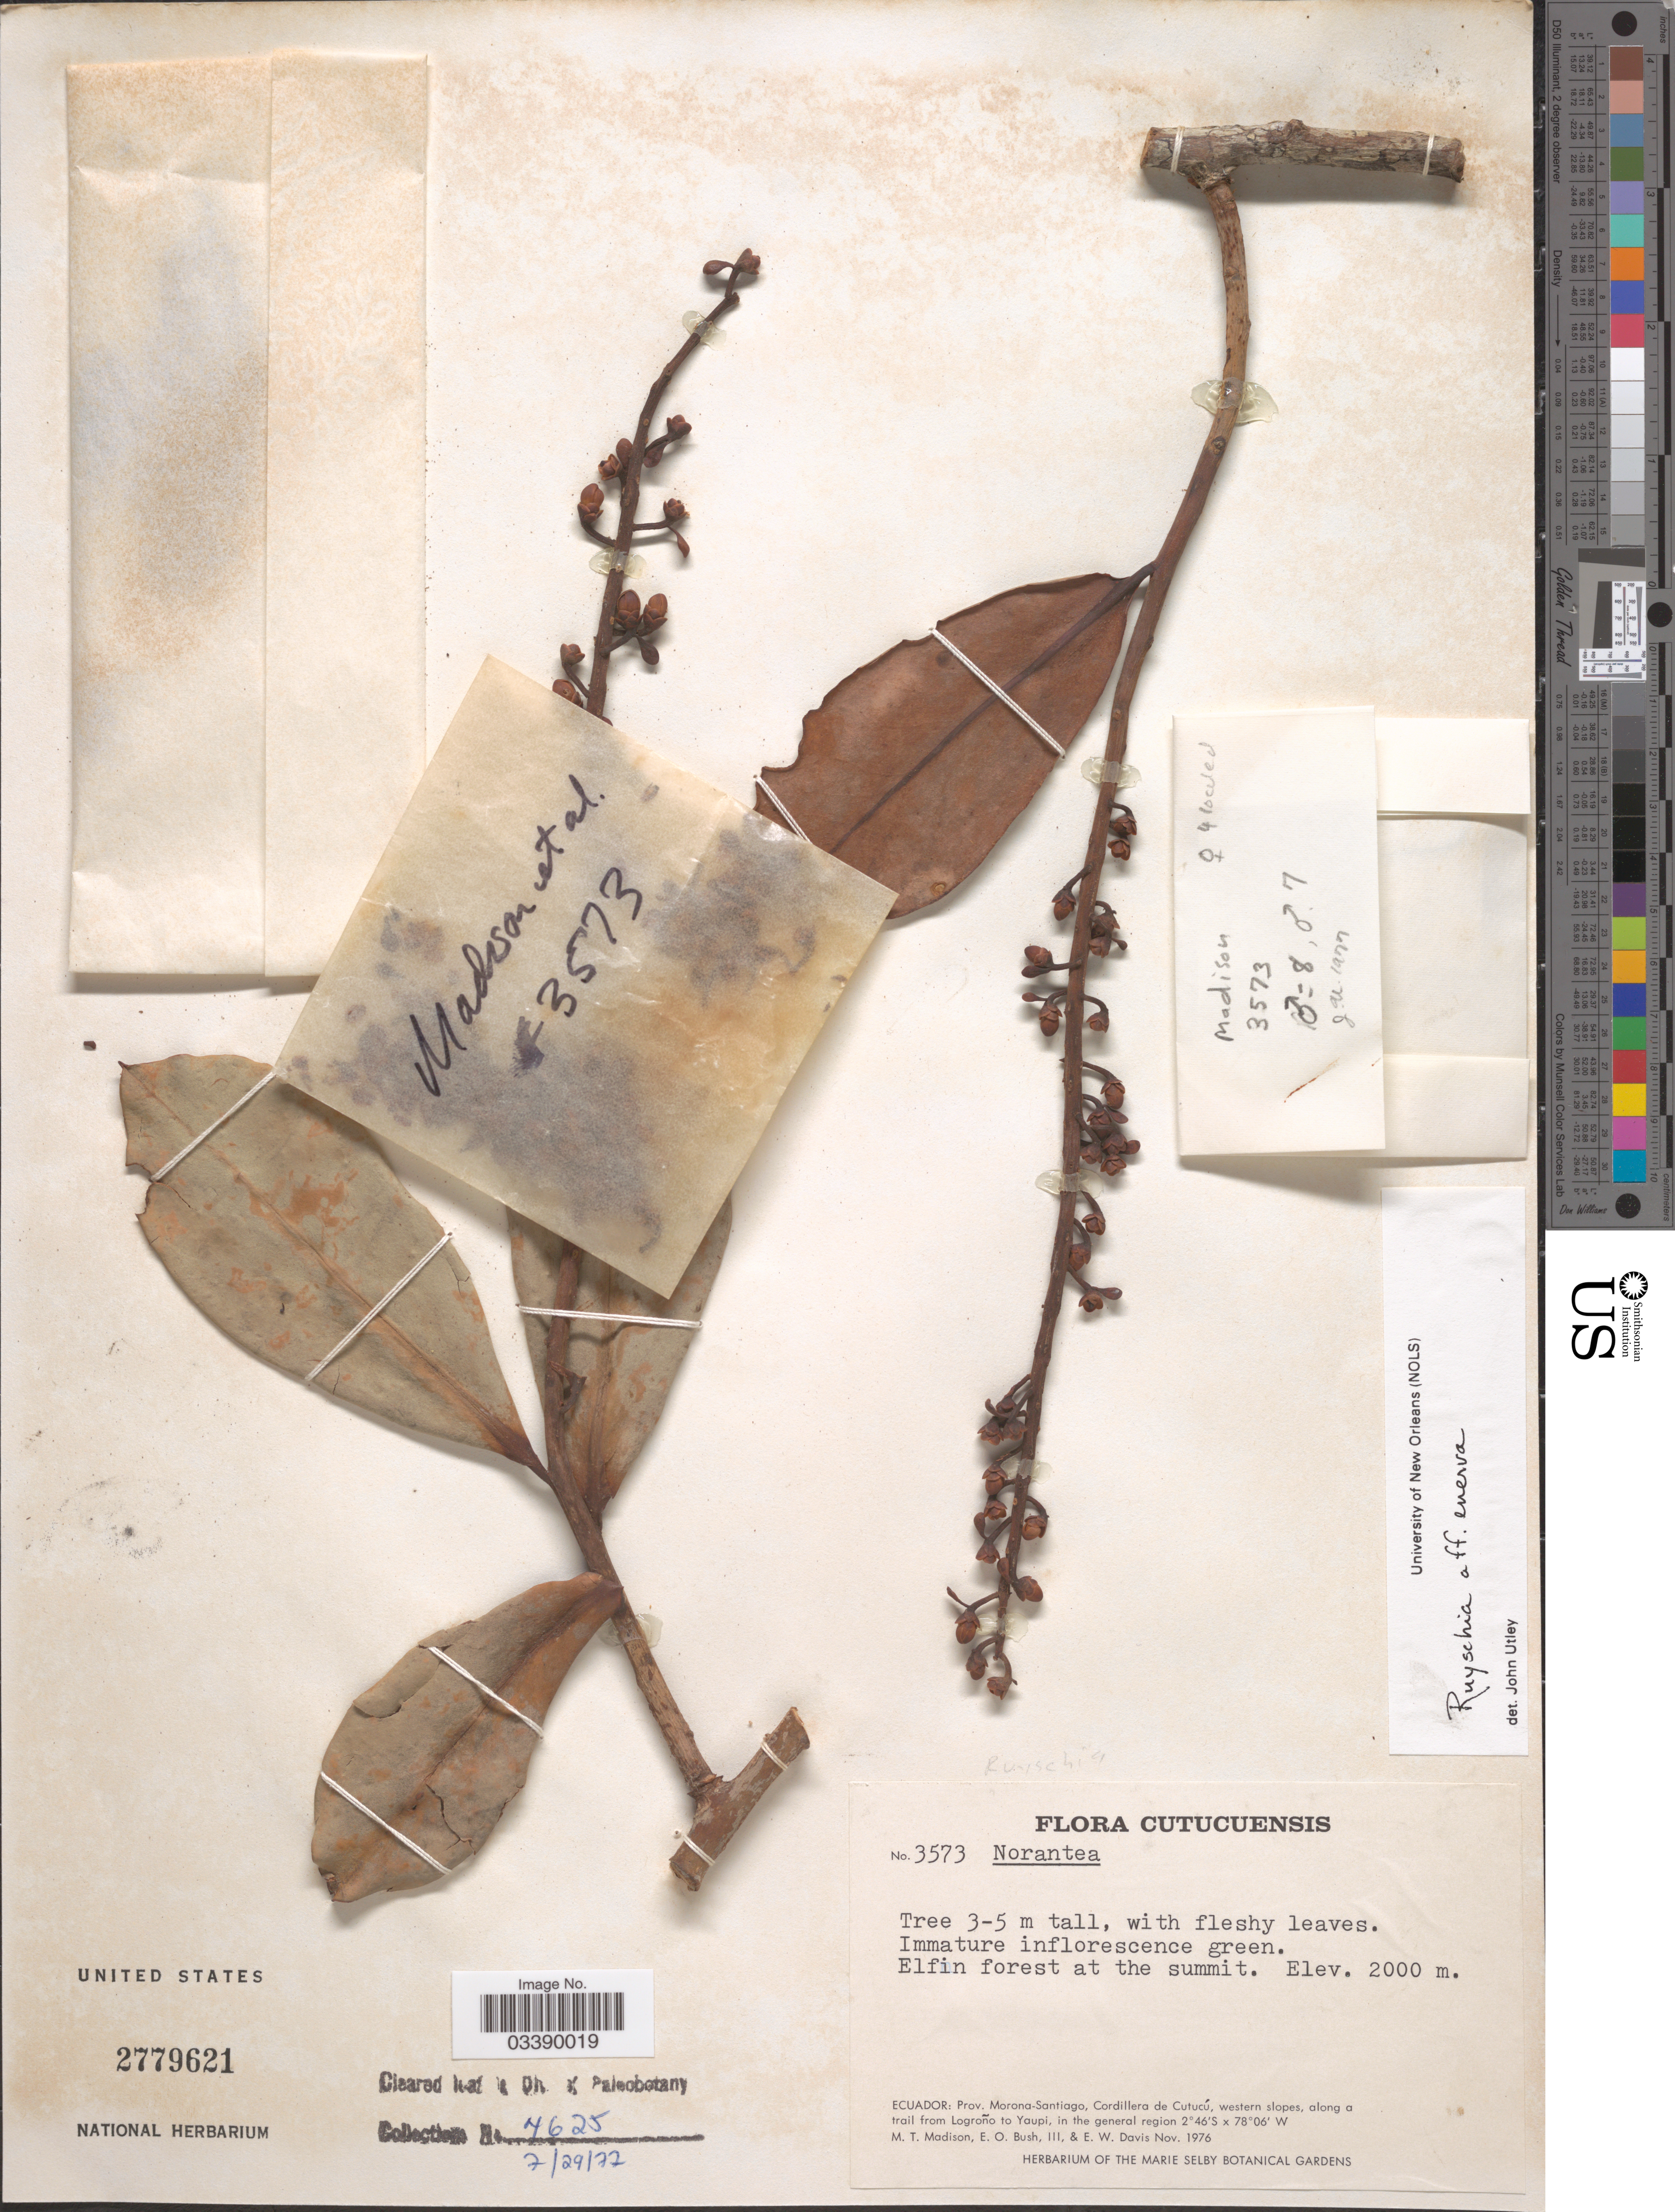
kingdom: Plantae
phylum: Tracheophyta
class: Magnoliopsida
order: Ericales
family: Marcgraviaceae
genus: Ruyschia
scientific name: Ruyschia enervia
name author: Lundell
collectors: M. T. Madison, E. O. Bush & E. W. Davis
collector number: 3573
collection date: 1976-11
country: Ecuador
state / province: Morona-Santiago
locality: Elfin forest at the summit. Cordillera de Cutucú, western slopes, along a trail from Logroño to Yaupi, in the general region.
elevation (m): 2000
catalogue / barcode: US 2779621